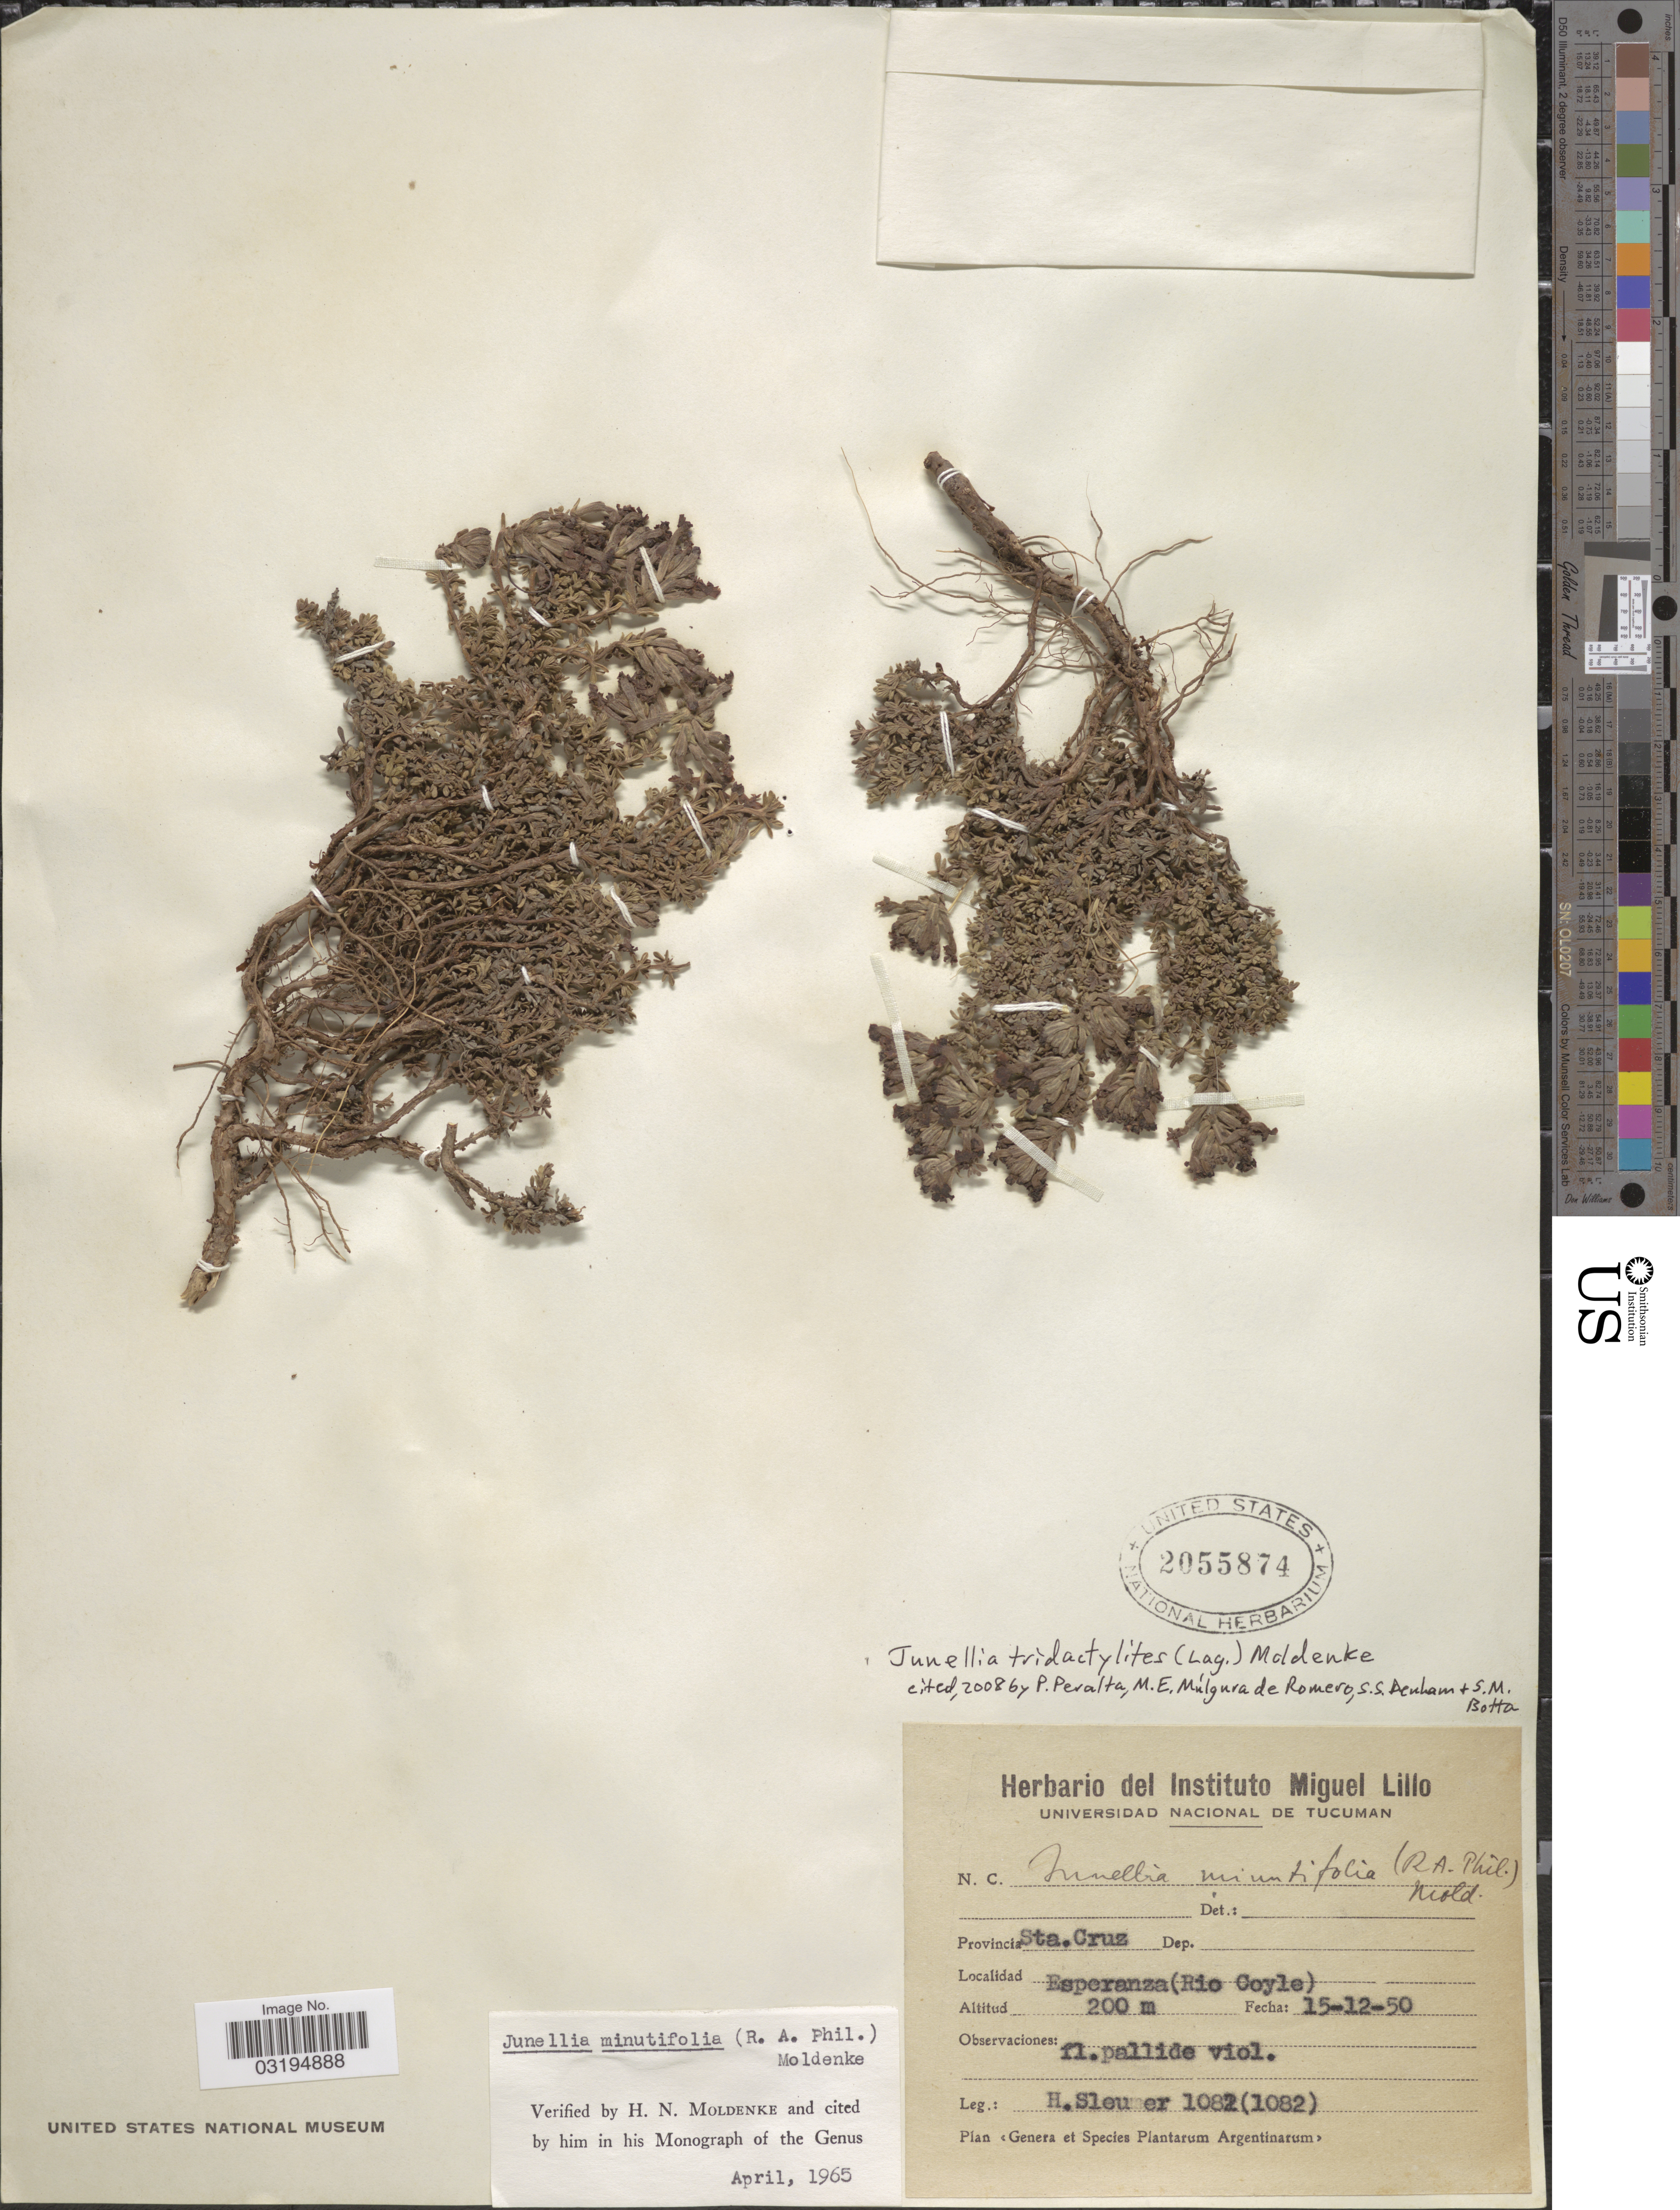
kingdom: Plantae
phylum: Tracheophyta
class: Magnoliopsida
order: Lamiales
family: Verbenaceae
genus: Junellia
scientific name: Junellia tridactylites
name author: (Lag.) Moldenke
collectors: H. O. Sleumer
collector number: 1082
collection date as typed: Transcribed d/m/y: 15/12/50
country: Argentina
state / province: Santa Cruz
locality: Esperanza (Rio Coyle).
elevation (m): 200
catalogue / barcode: US 2055874